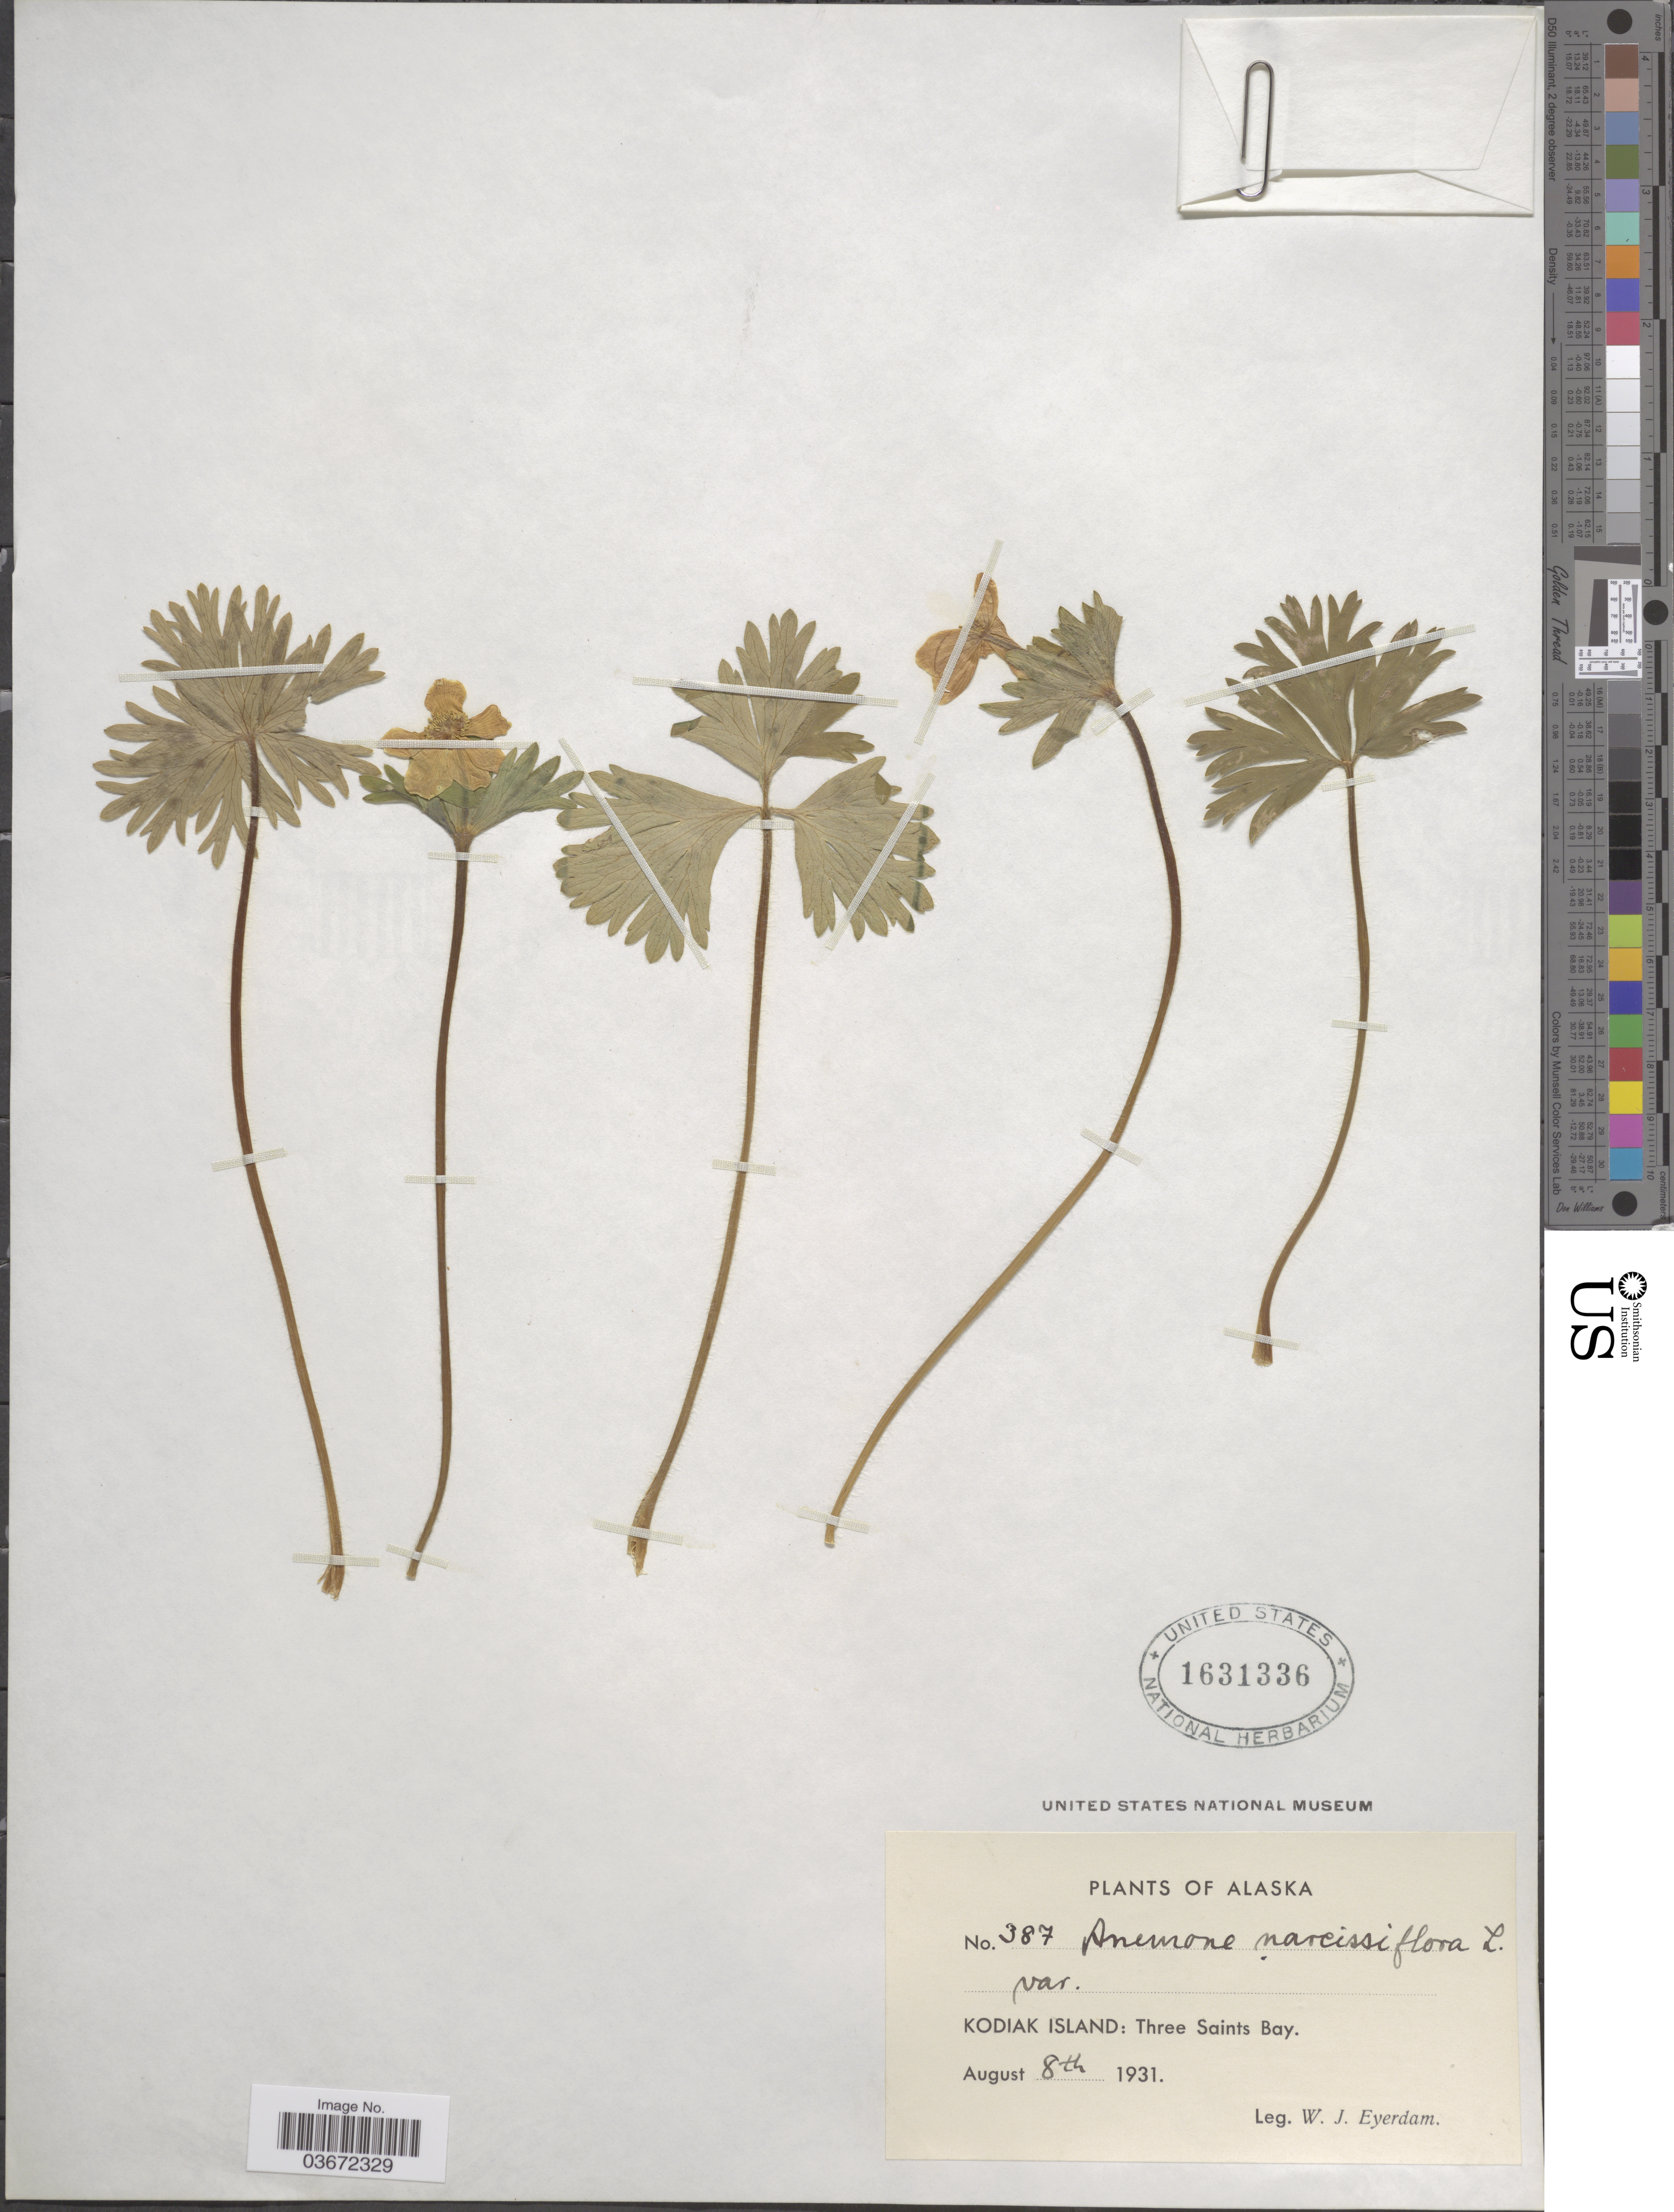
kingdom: Plantae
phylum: Tracheophyta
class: Magnoliopsida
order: Ranunculales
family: Ranunculaceae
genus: Anemone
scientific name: Anemone narcissiflora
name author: L.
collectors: W. J. Eyerdam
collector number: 387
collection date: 1931-08-08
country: United States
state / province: Alaska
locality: Kodiak Island: Three Saints Bay.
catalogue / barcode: US 1631336